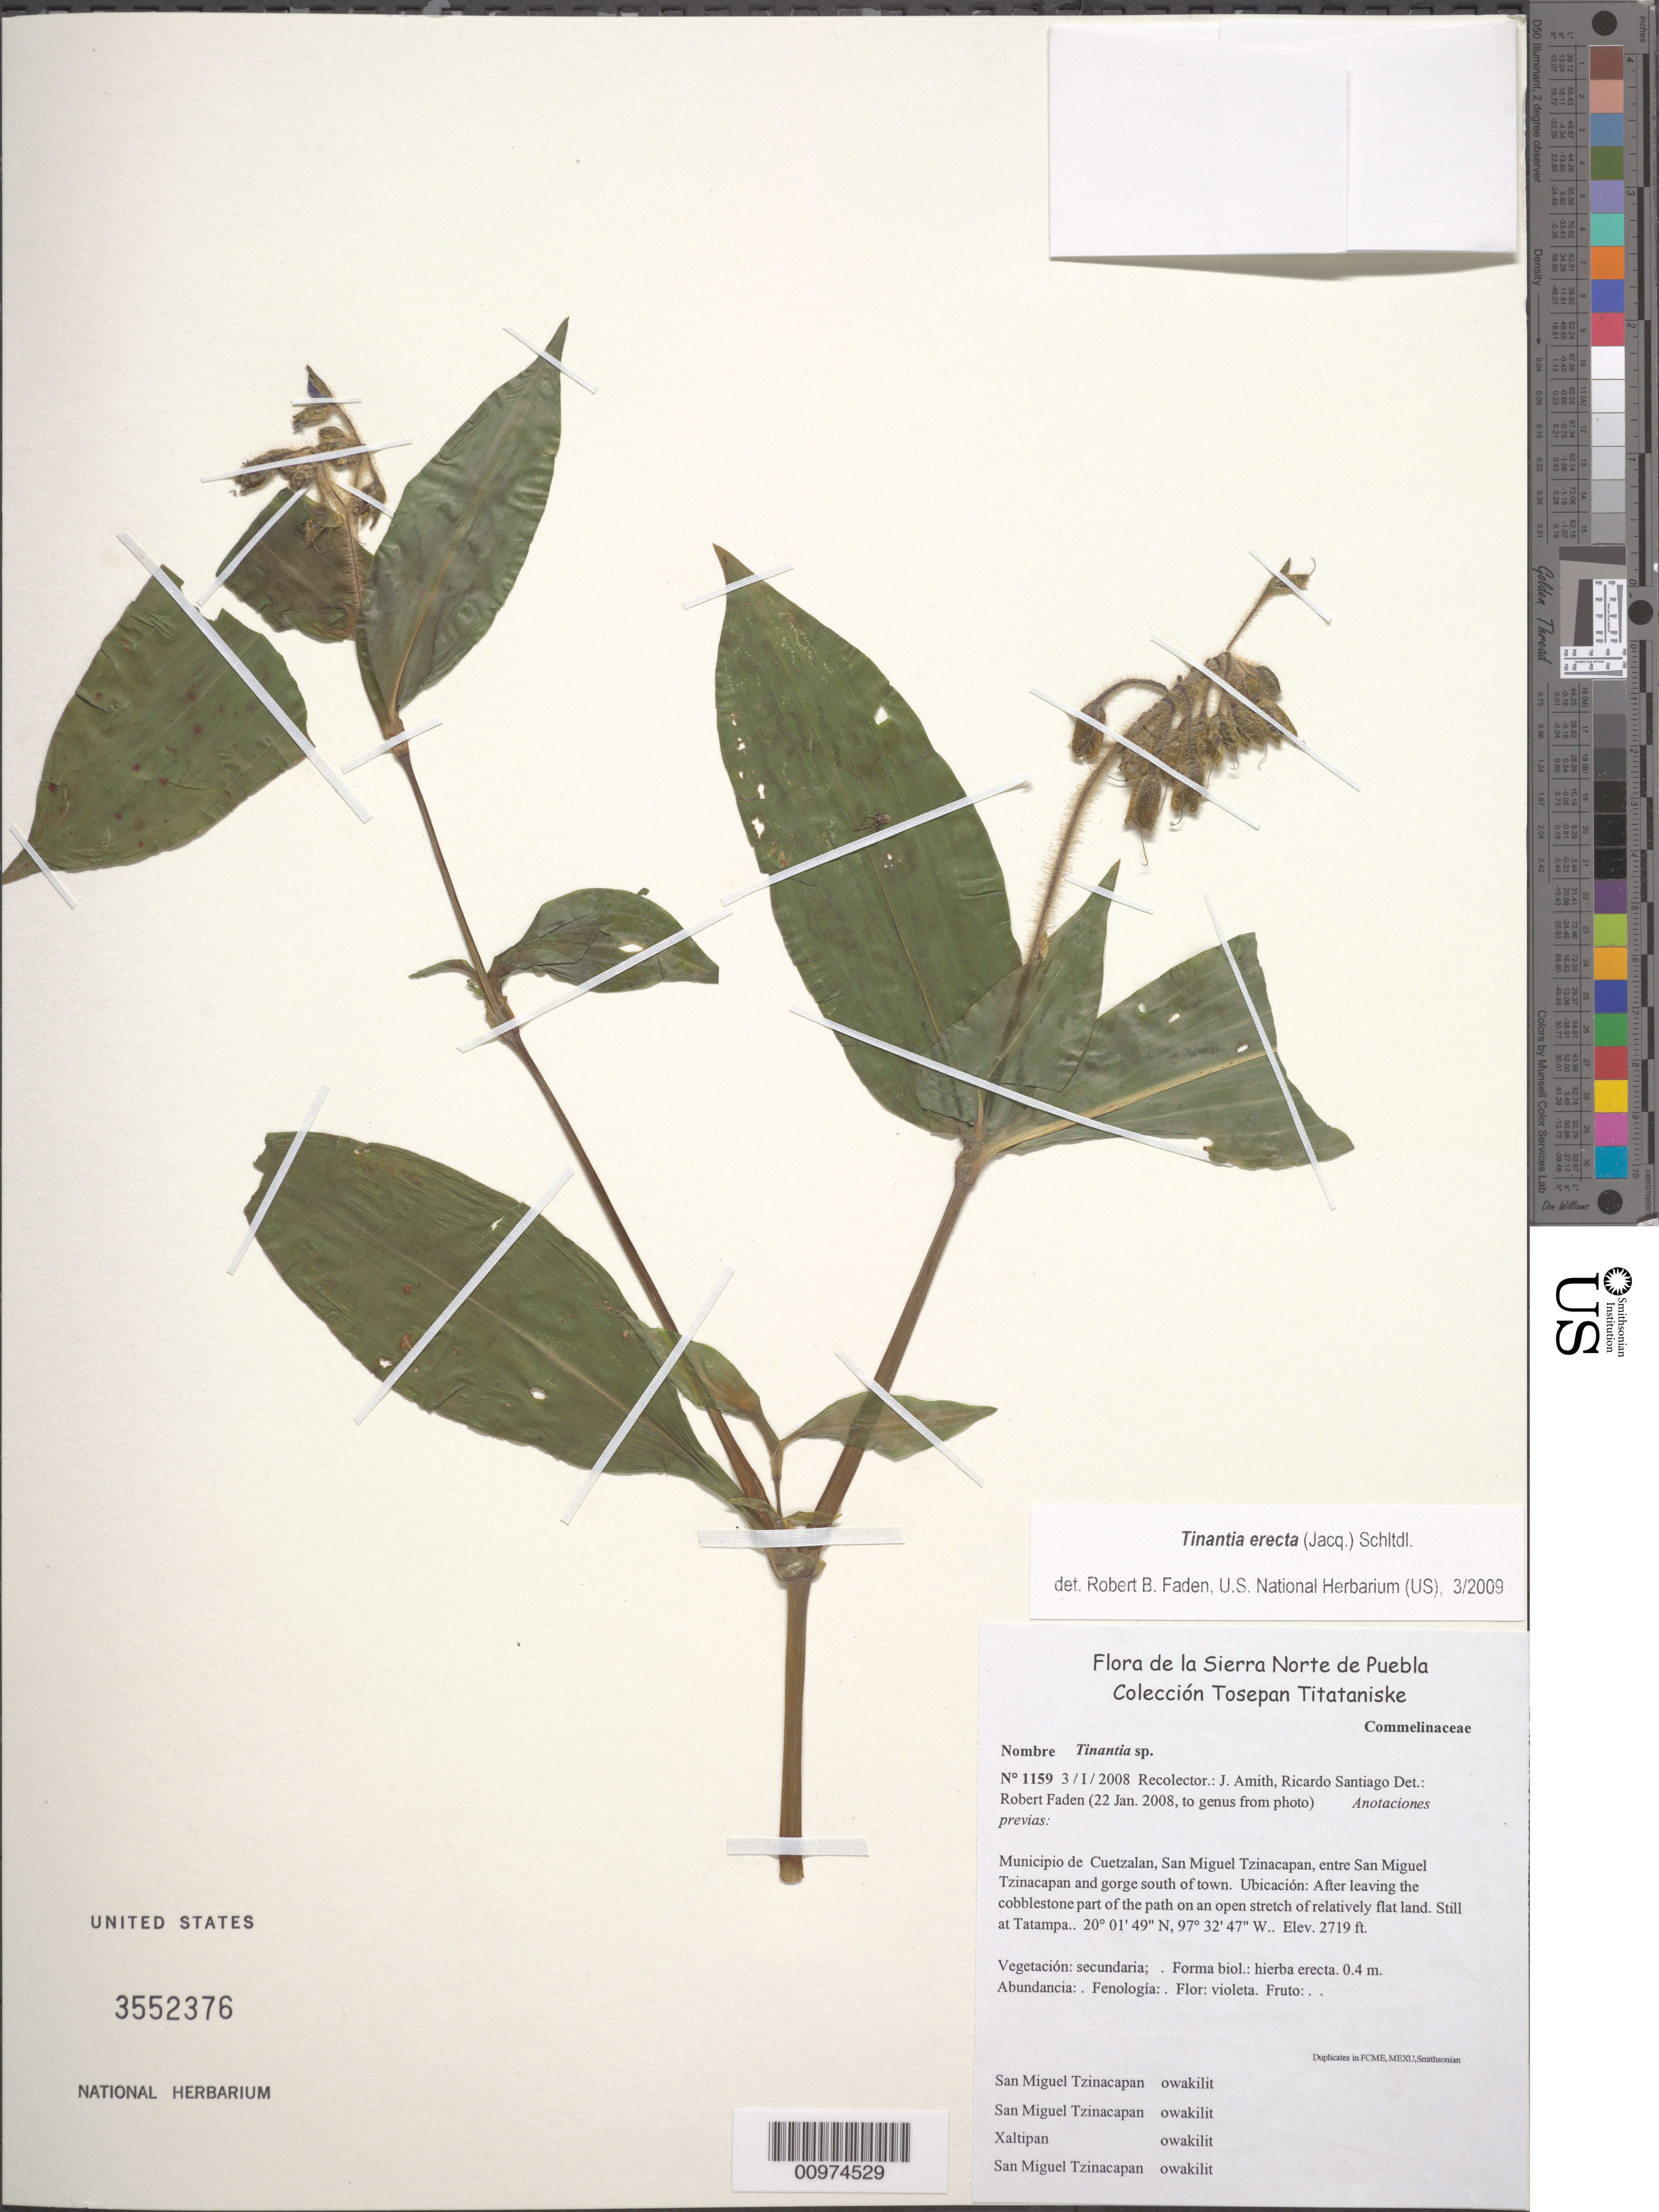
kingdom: Plantae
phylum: Tracheophyta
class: Liliopsida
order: Commelinales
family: Commelinaceae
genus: Tinantia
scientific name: Tinantia erecta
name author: (Jacq.) Fenzl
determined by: Faden, Robert B., (US), Smithsonian Institution - National Museum of Natural History (UNITED STATES)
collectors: J. D. Amith & R. Santiago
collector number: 1159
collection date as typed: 03 Jan 2008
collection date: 2008-01-03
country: Mexico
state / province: Puebla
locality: Municipio de Cuetzalan, San Miguel Tzinacapan, entre San Miguel Tzinacapan and gorge south of town.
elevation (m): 829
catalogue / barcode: US 3552376